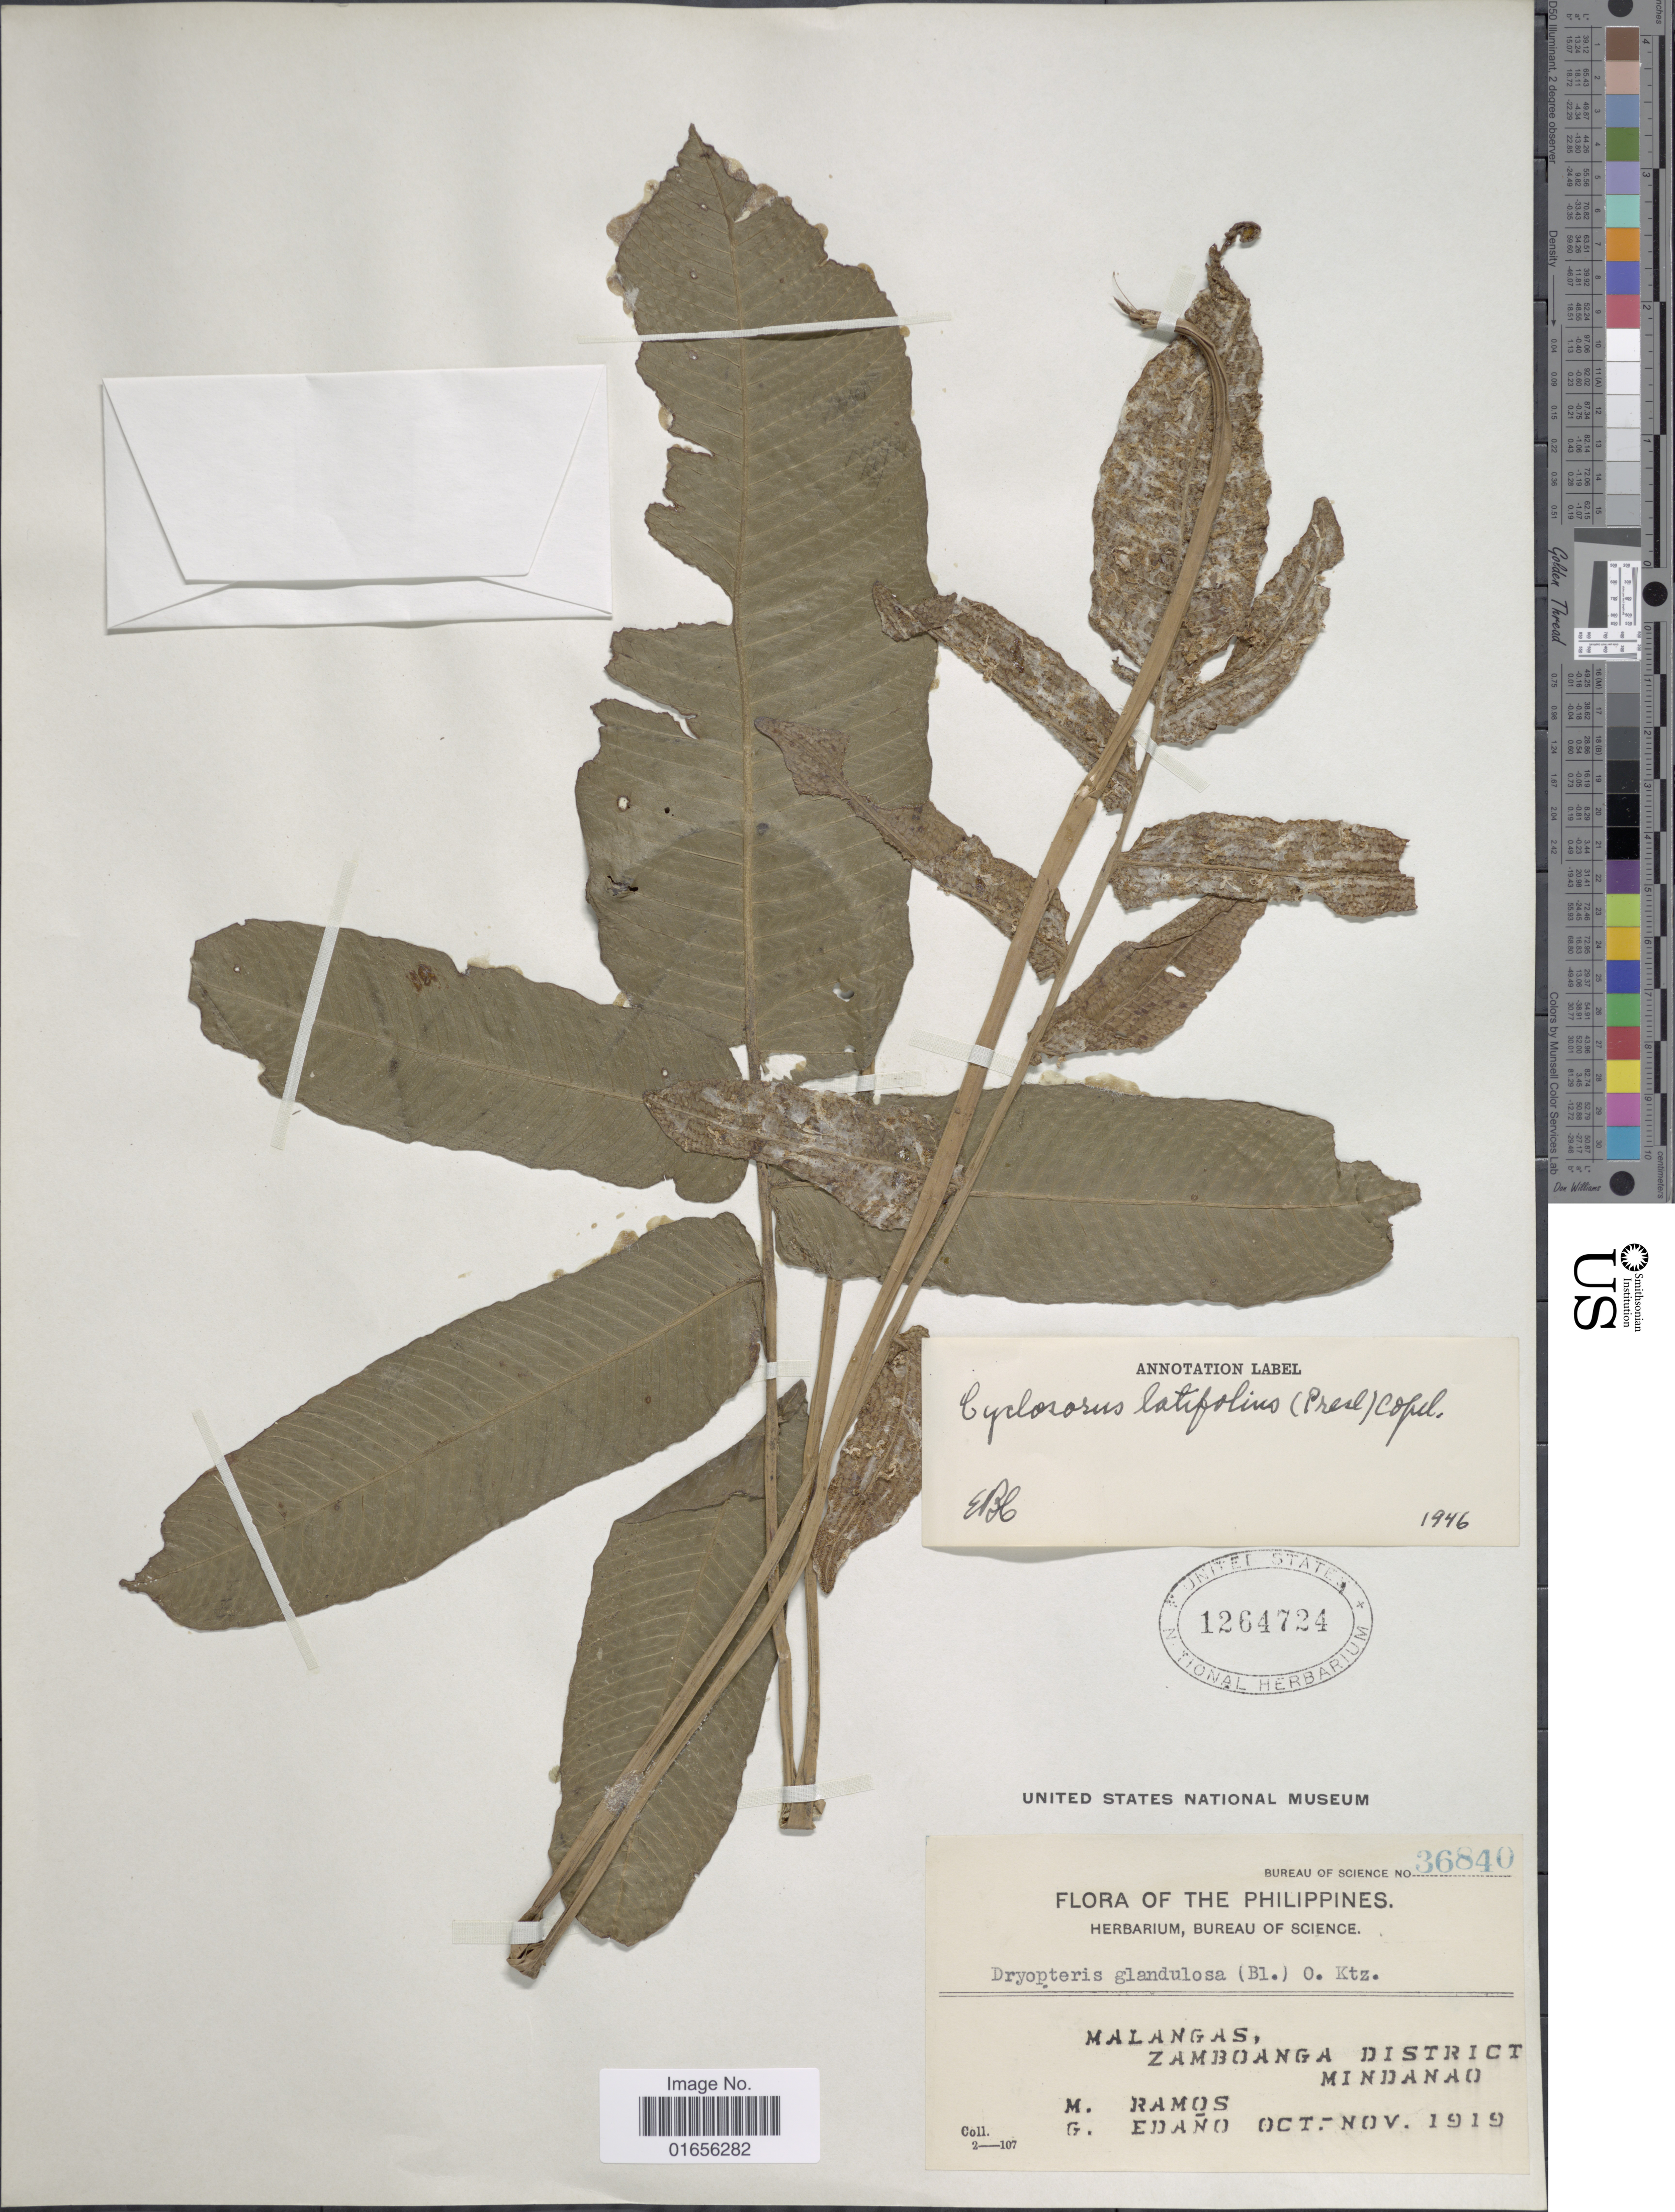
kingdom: Plantae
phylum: Tracheophyta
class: Polypodiopsida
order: Polypodiales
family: Thelypteridaceae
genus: Pronephrium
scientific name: Pronephrium philippinarum comb. ined.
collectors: M. Ramos & G. Edaño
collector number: Bureau of Science 36840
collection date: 1919-10/1919-11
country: Philippines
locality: The Philippines, Malangas, Zamboanga District, Mindanao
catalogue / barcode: US 1264724